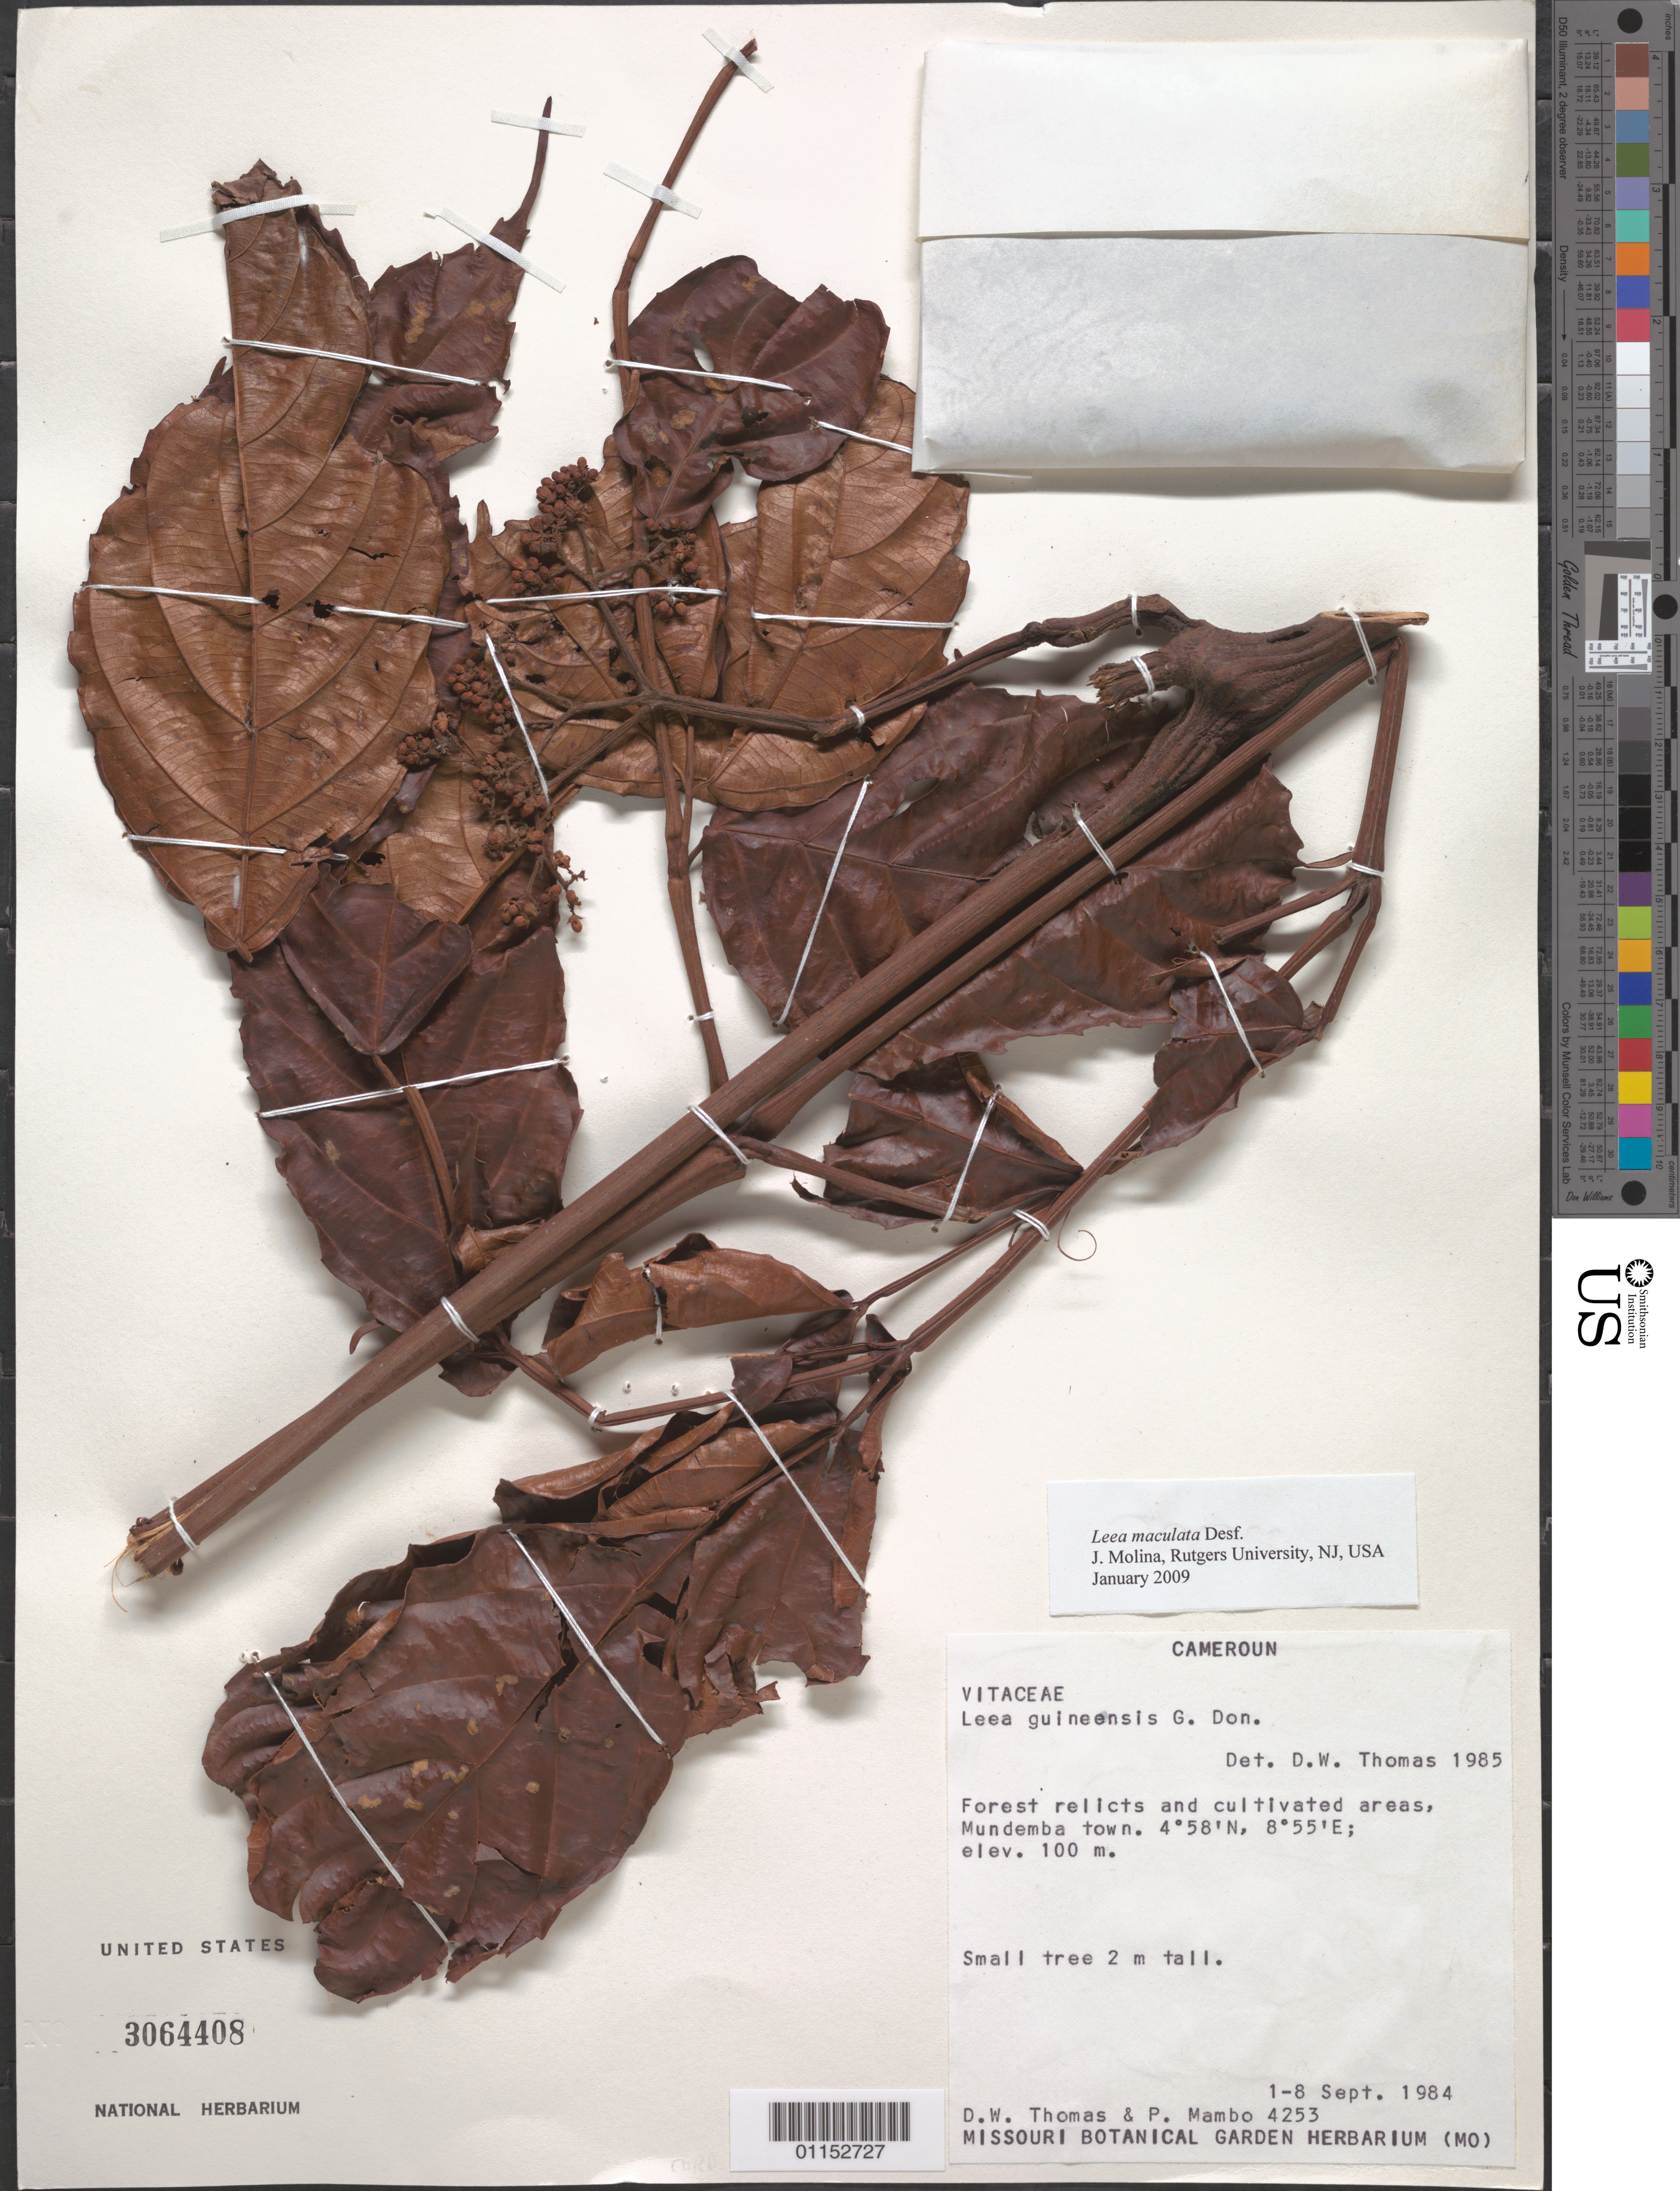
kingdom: Plantae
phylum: Tracheophyta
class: Magnoliopsida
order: Vitales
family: Vitaceae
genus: Leea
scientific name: Leea maculata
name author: Desf.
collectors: D. W. Thomas & P. Mambo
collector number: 4253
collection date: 1984-09-01/1984-09-08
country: Cameroon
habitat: Forest relicts and cultivated areas. Small tree.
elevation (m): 100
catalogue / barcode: US 3064408